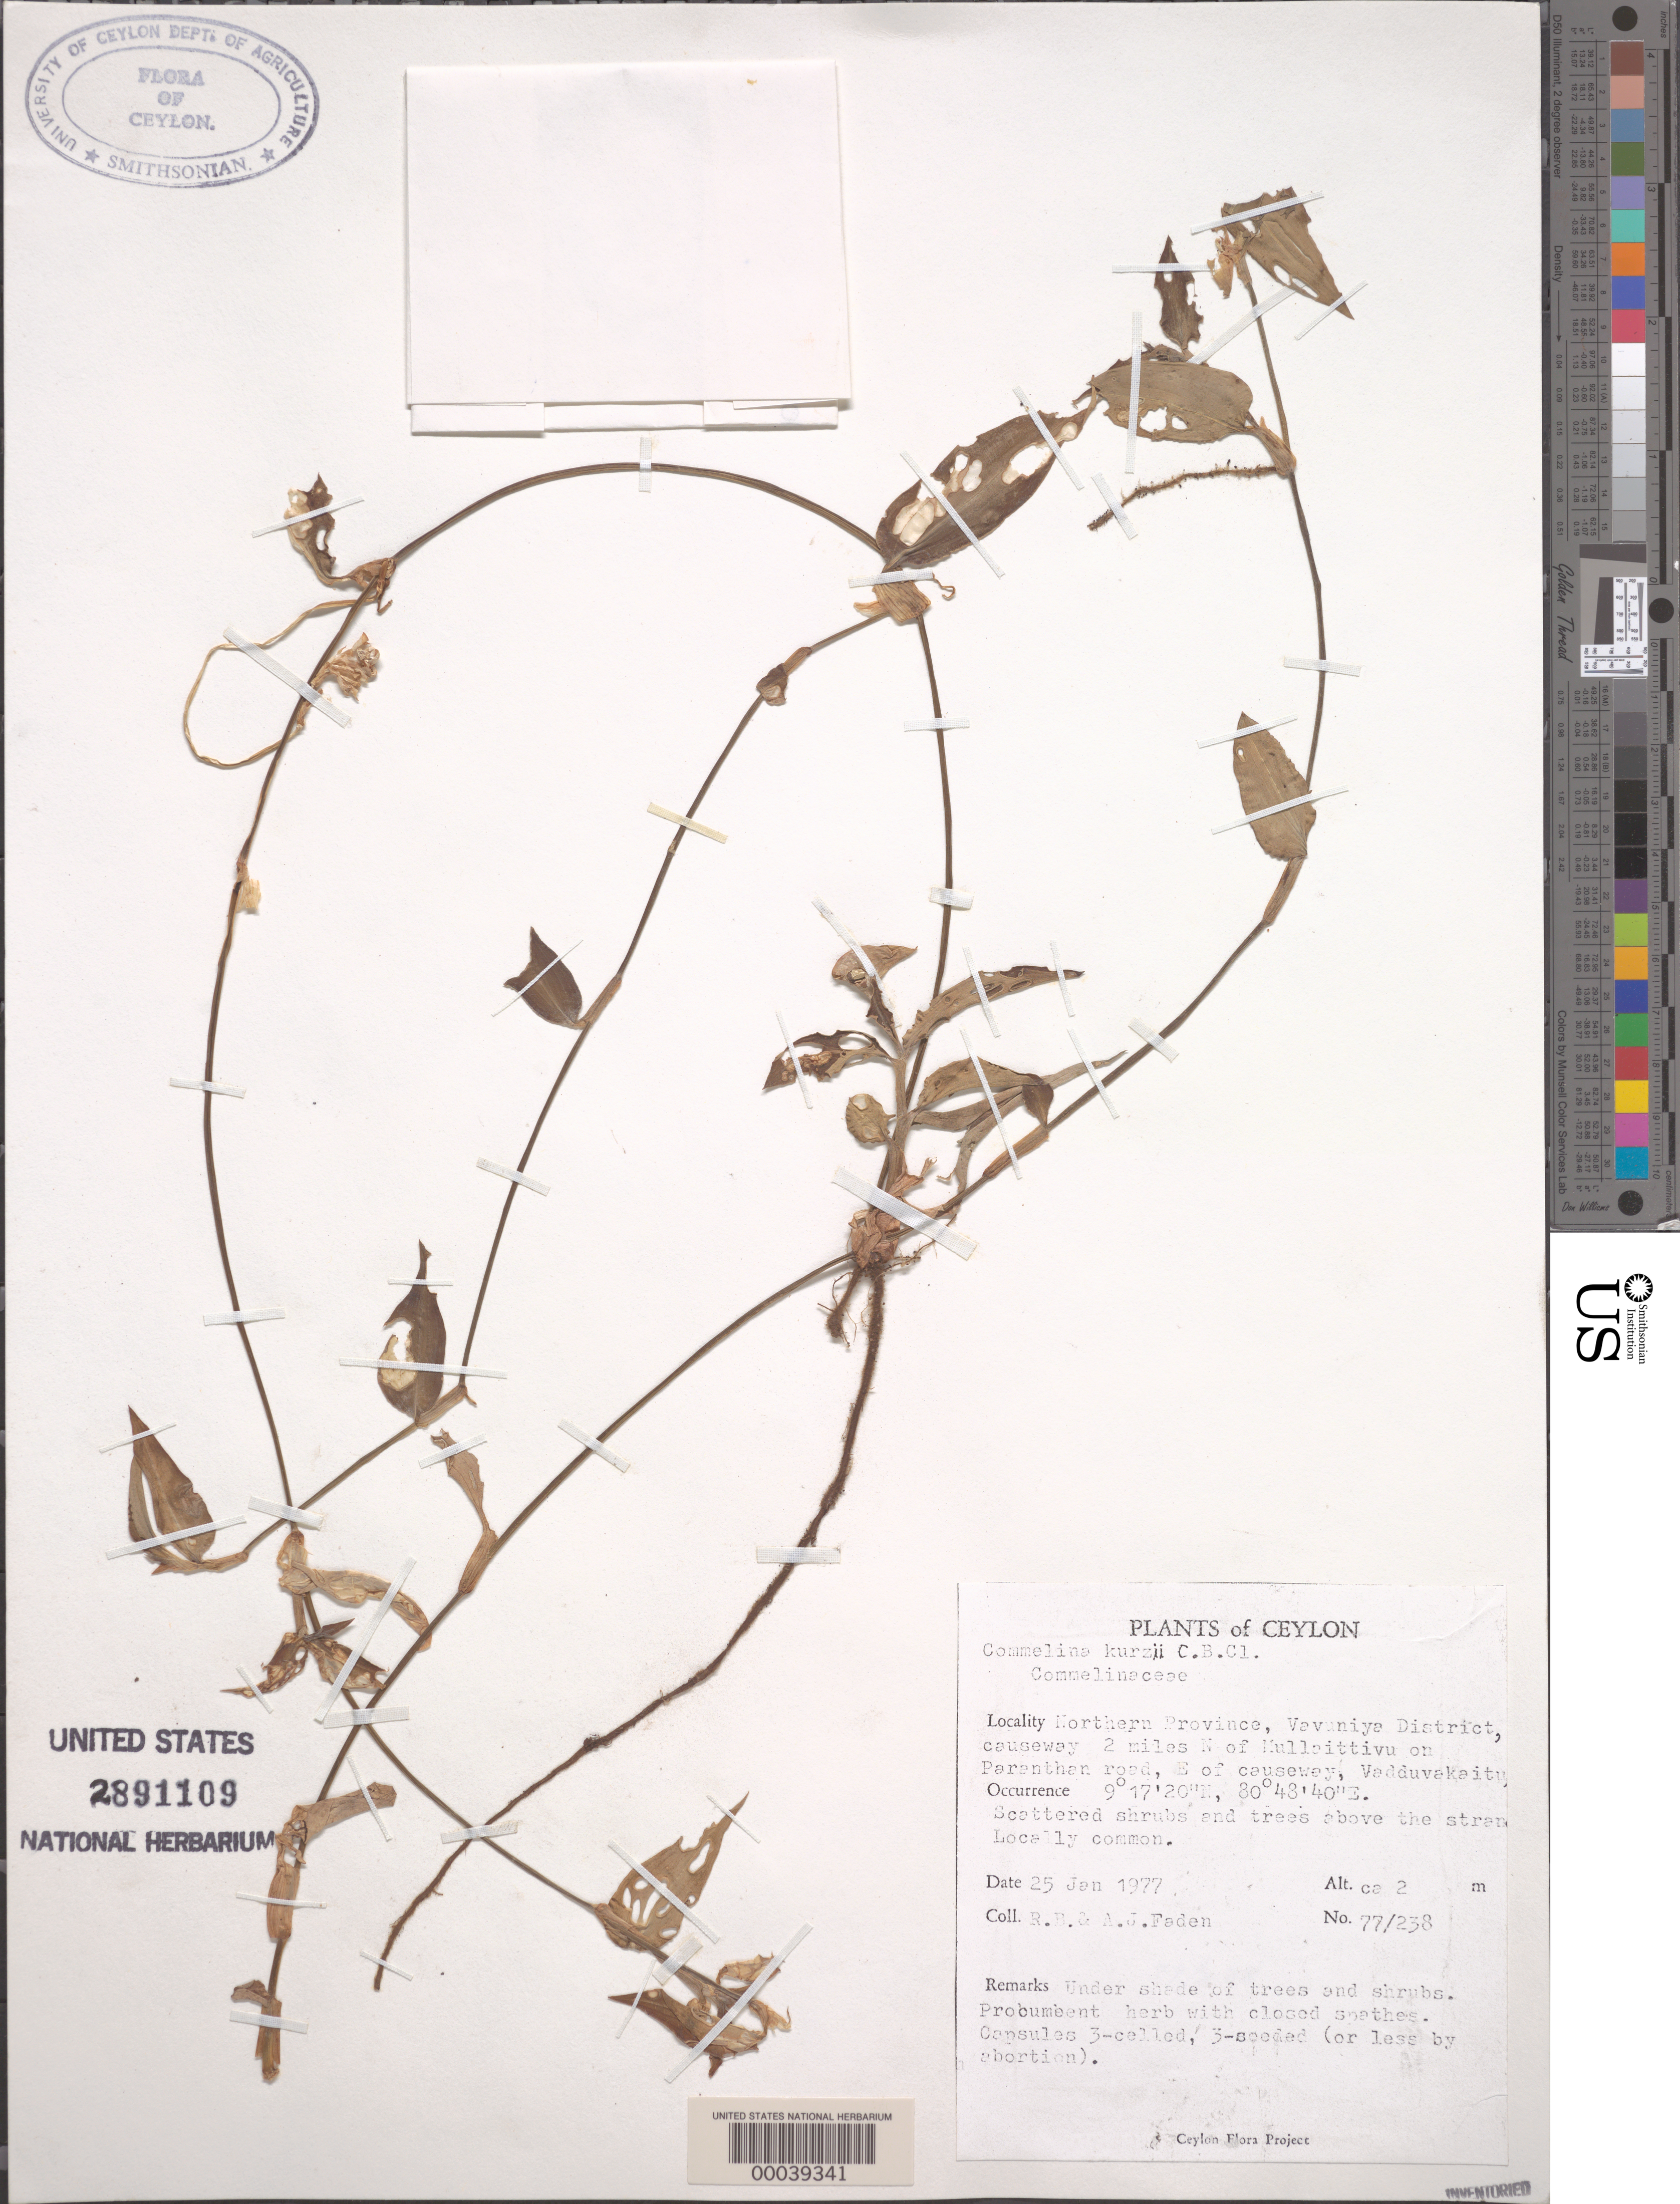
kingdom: Plantae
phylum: Tracheophyta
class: Liliopsida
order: Commelinales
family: Commelinaceae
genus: Commelina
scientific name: Commelina kurzii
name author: C.B. Clarke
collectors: R. B. Faden & A. J. Faden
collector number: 77/238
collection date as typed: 25 Jan 1977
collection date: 1977-01-25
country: Sri Lanka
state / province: Northern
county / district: Vavuniya Dist.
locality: Vadduvakaitu; e of causeway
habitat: Trees and shrubs above the strand; shaded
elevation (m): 2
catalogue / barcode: US 2891109